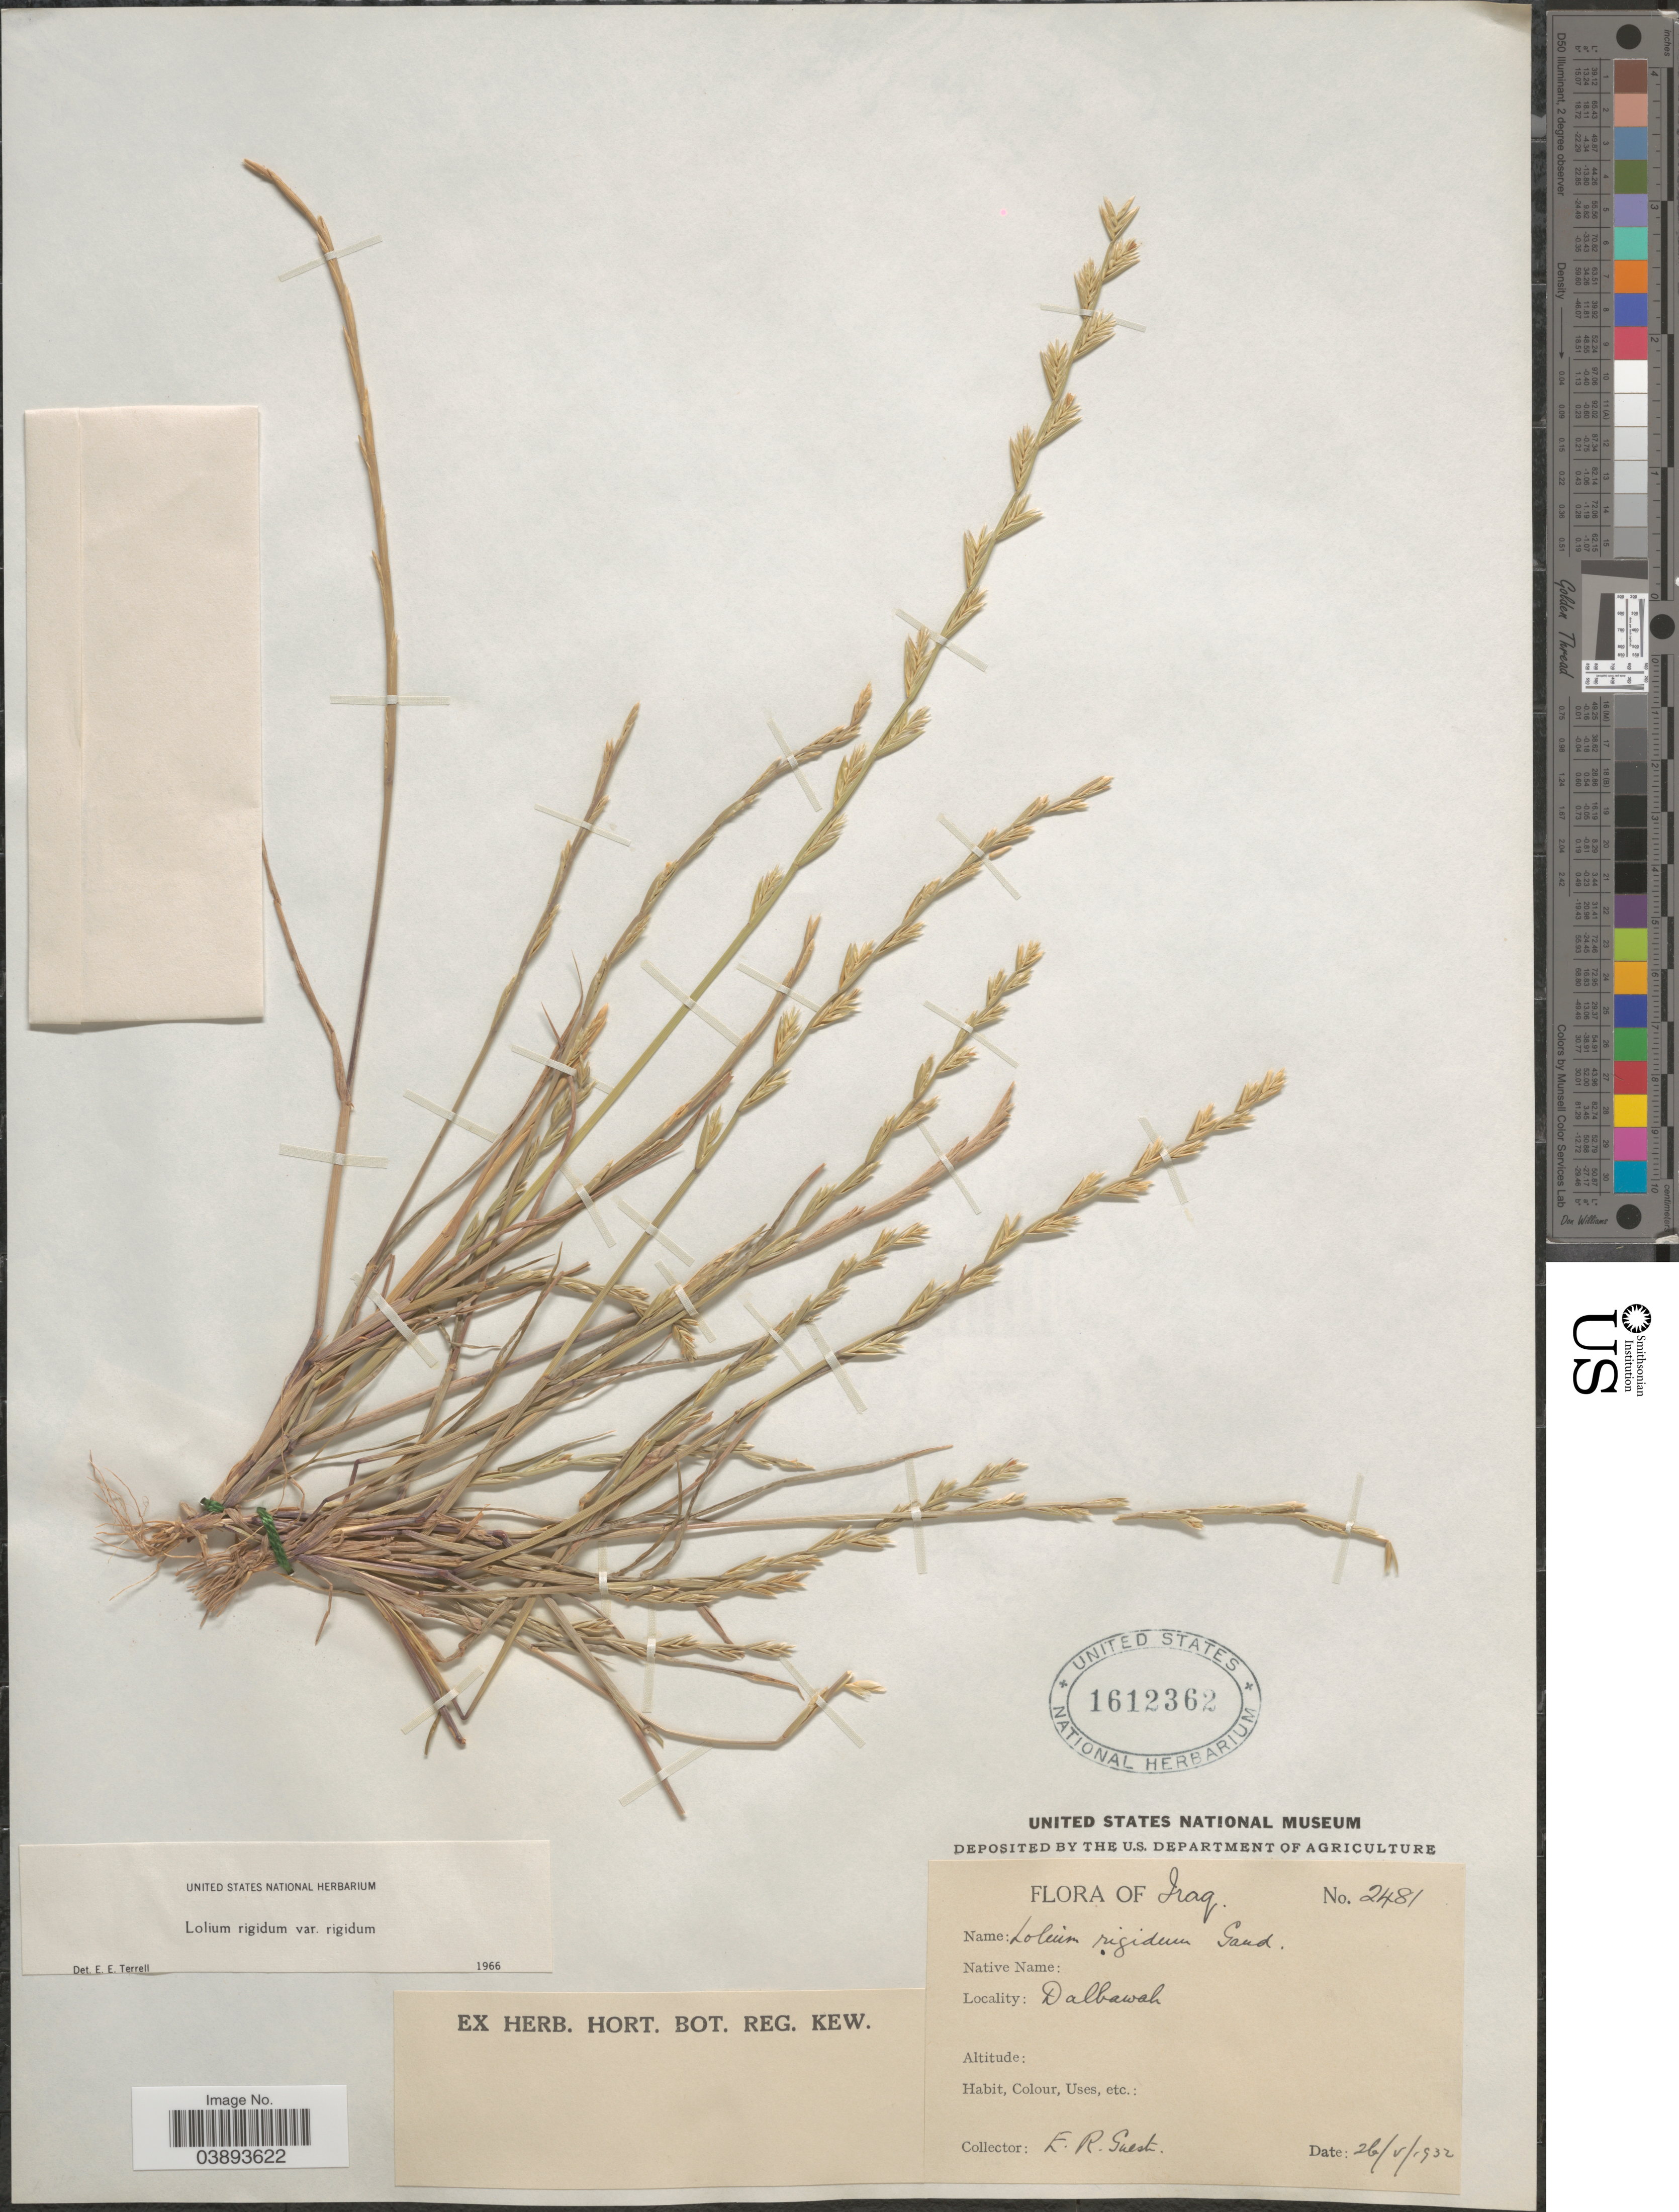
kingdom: Plantae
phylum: Tracheophyta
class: Liliopsida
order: Poales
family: Poaceae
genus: Lolium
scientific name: Lolium rigidum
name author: Gaudin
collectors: E. Guest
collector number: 2481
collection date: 1932-05-26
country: Iraq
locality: Dalbawah.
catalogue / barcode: US 1612362